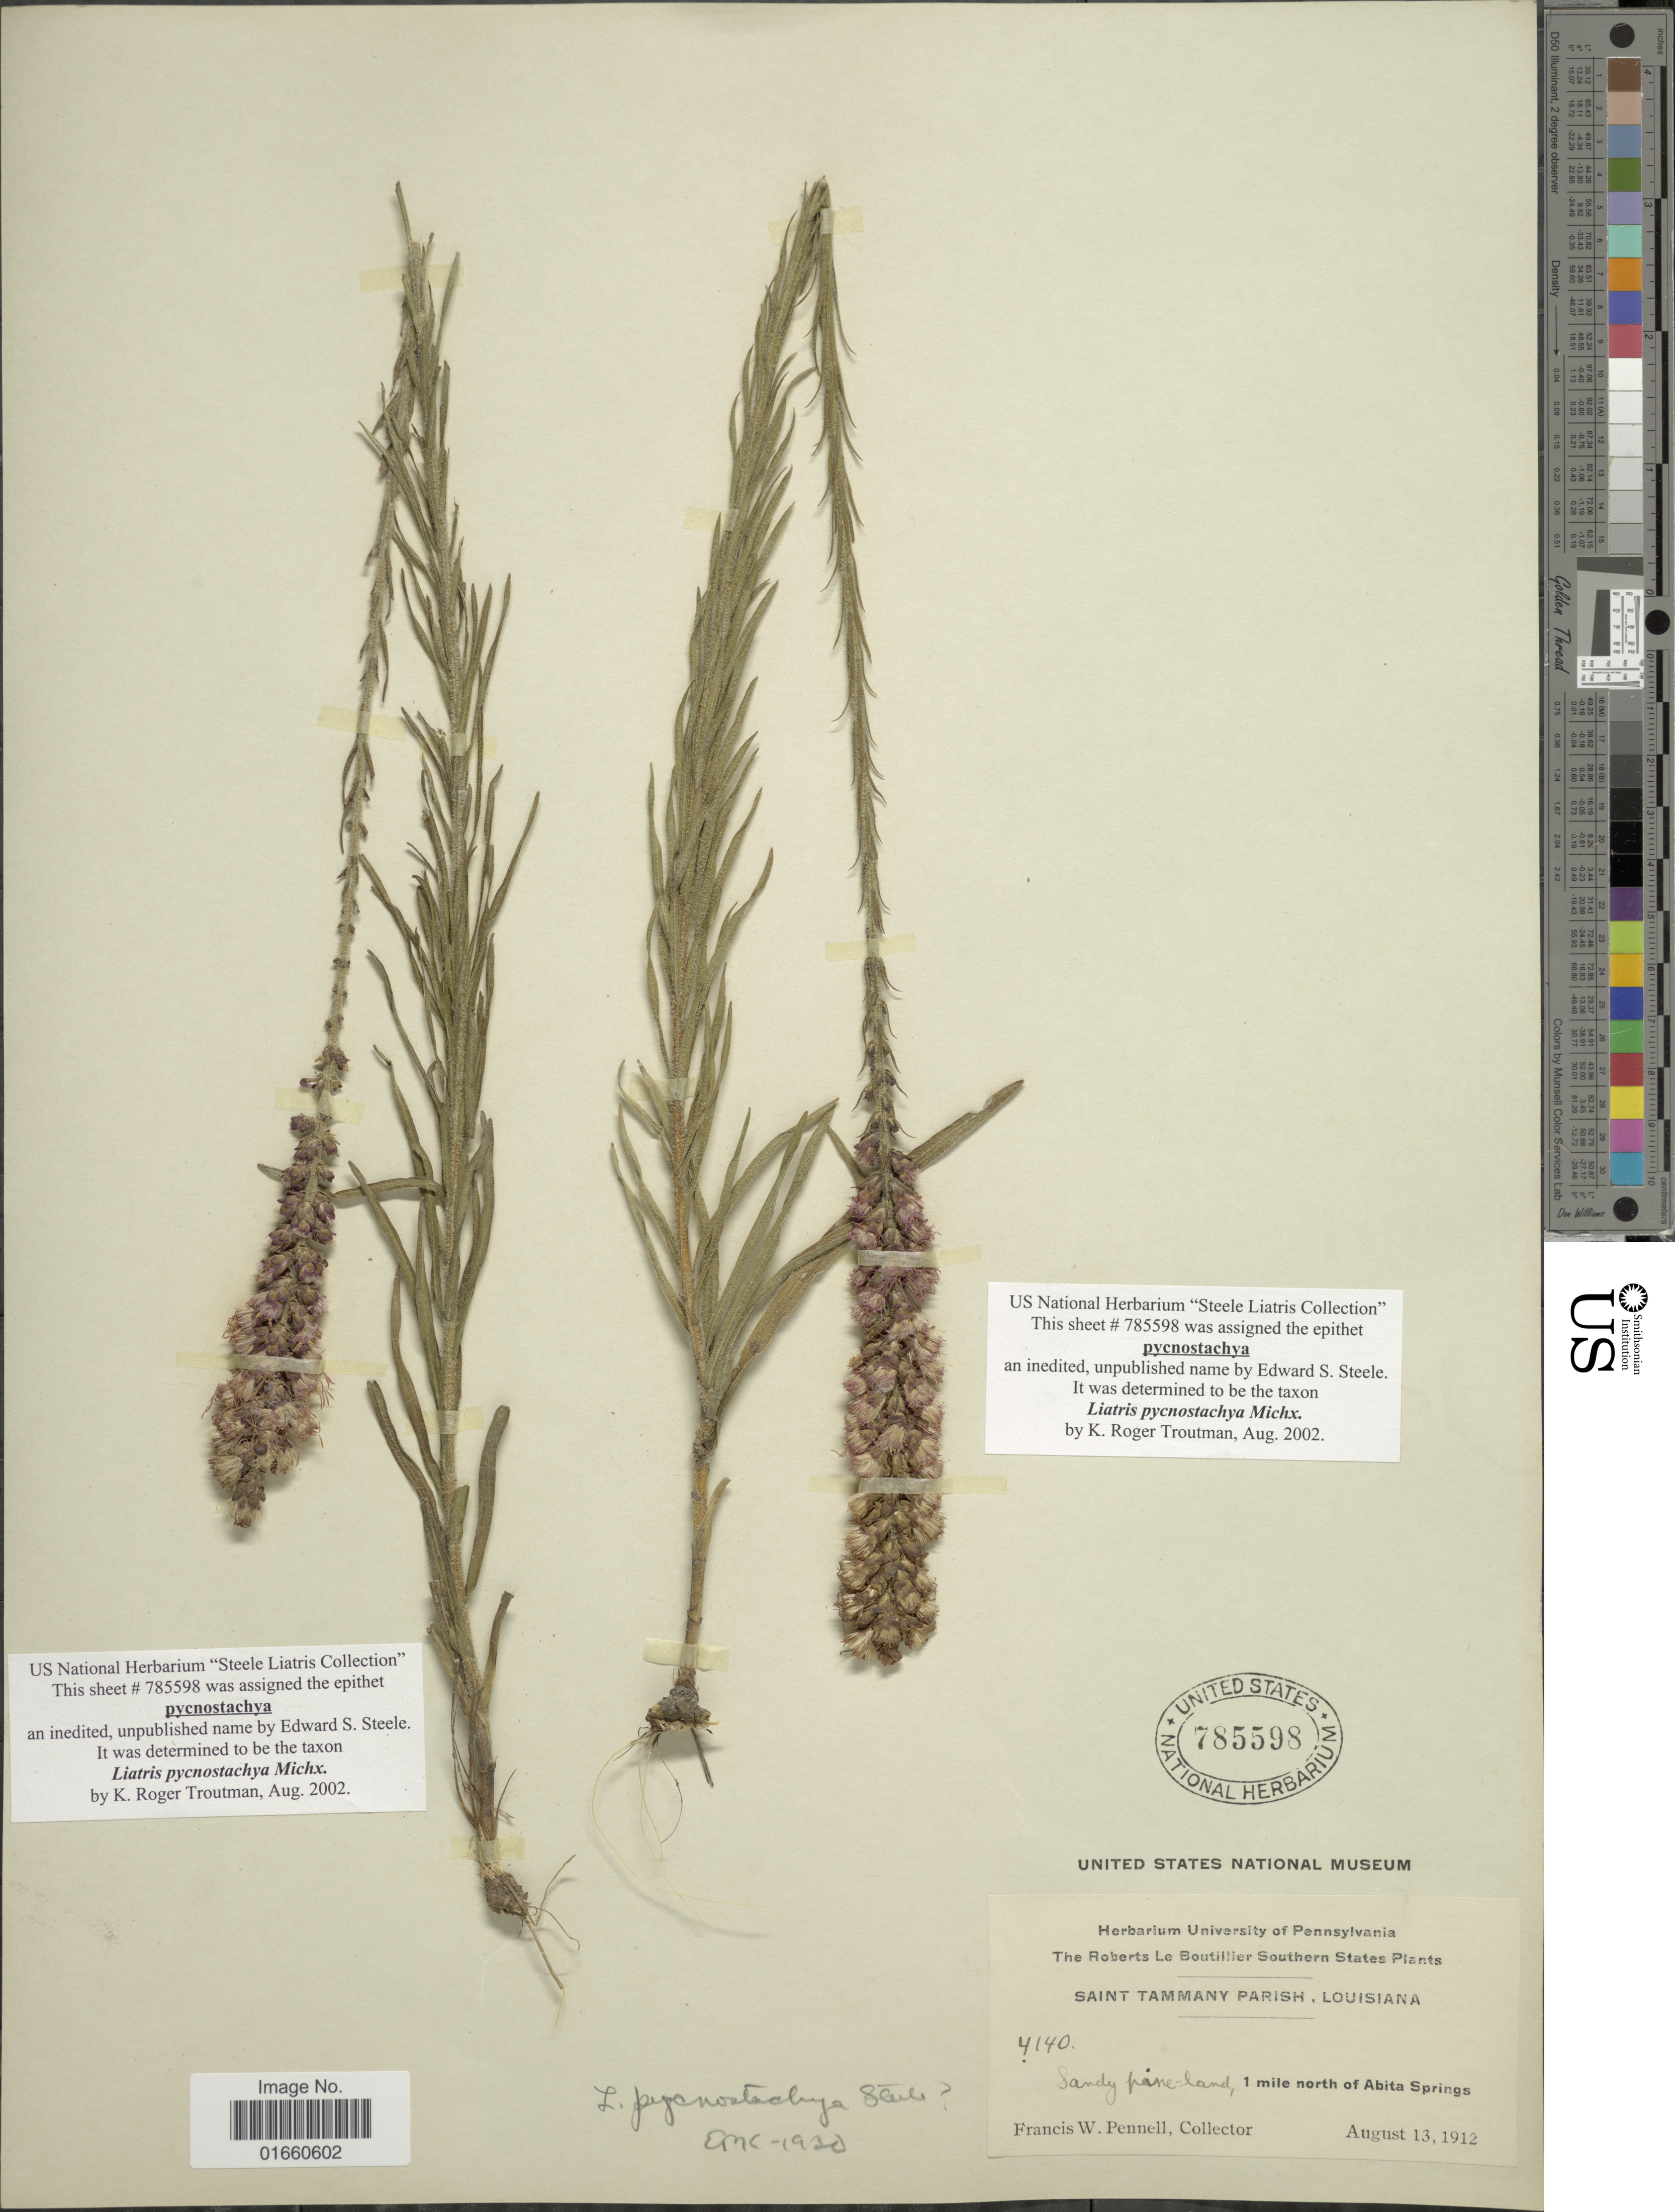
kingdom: Plantae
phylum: Tracheophyta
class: Magnoliopsida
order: Asterales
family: Asteraceae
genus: Liatris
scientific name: Liatris pycnostachya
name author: Michx.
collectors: F. W. Pennell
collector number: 4140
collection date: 1912-08-13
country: United States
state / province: Louisiana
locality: Saint Tammany Parish, Sandy pine land, 1 mile north of Abita Springs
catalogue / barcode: US 785598